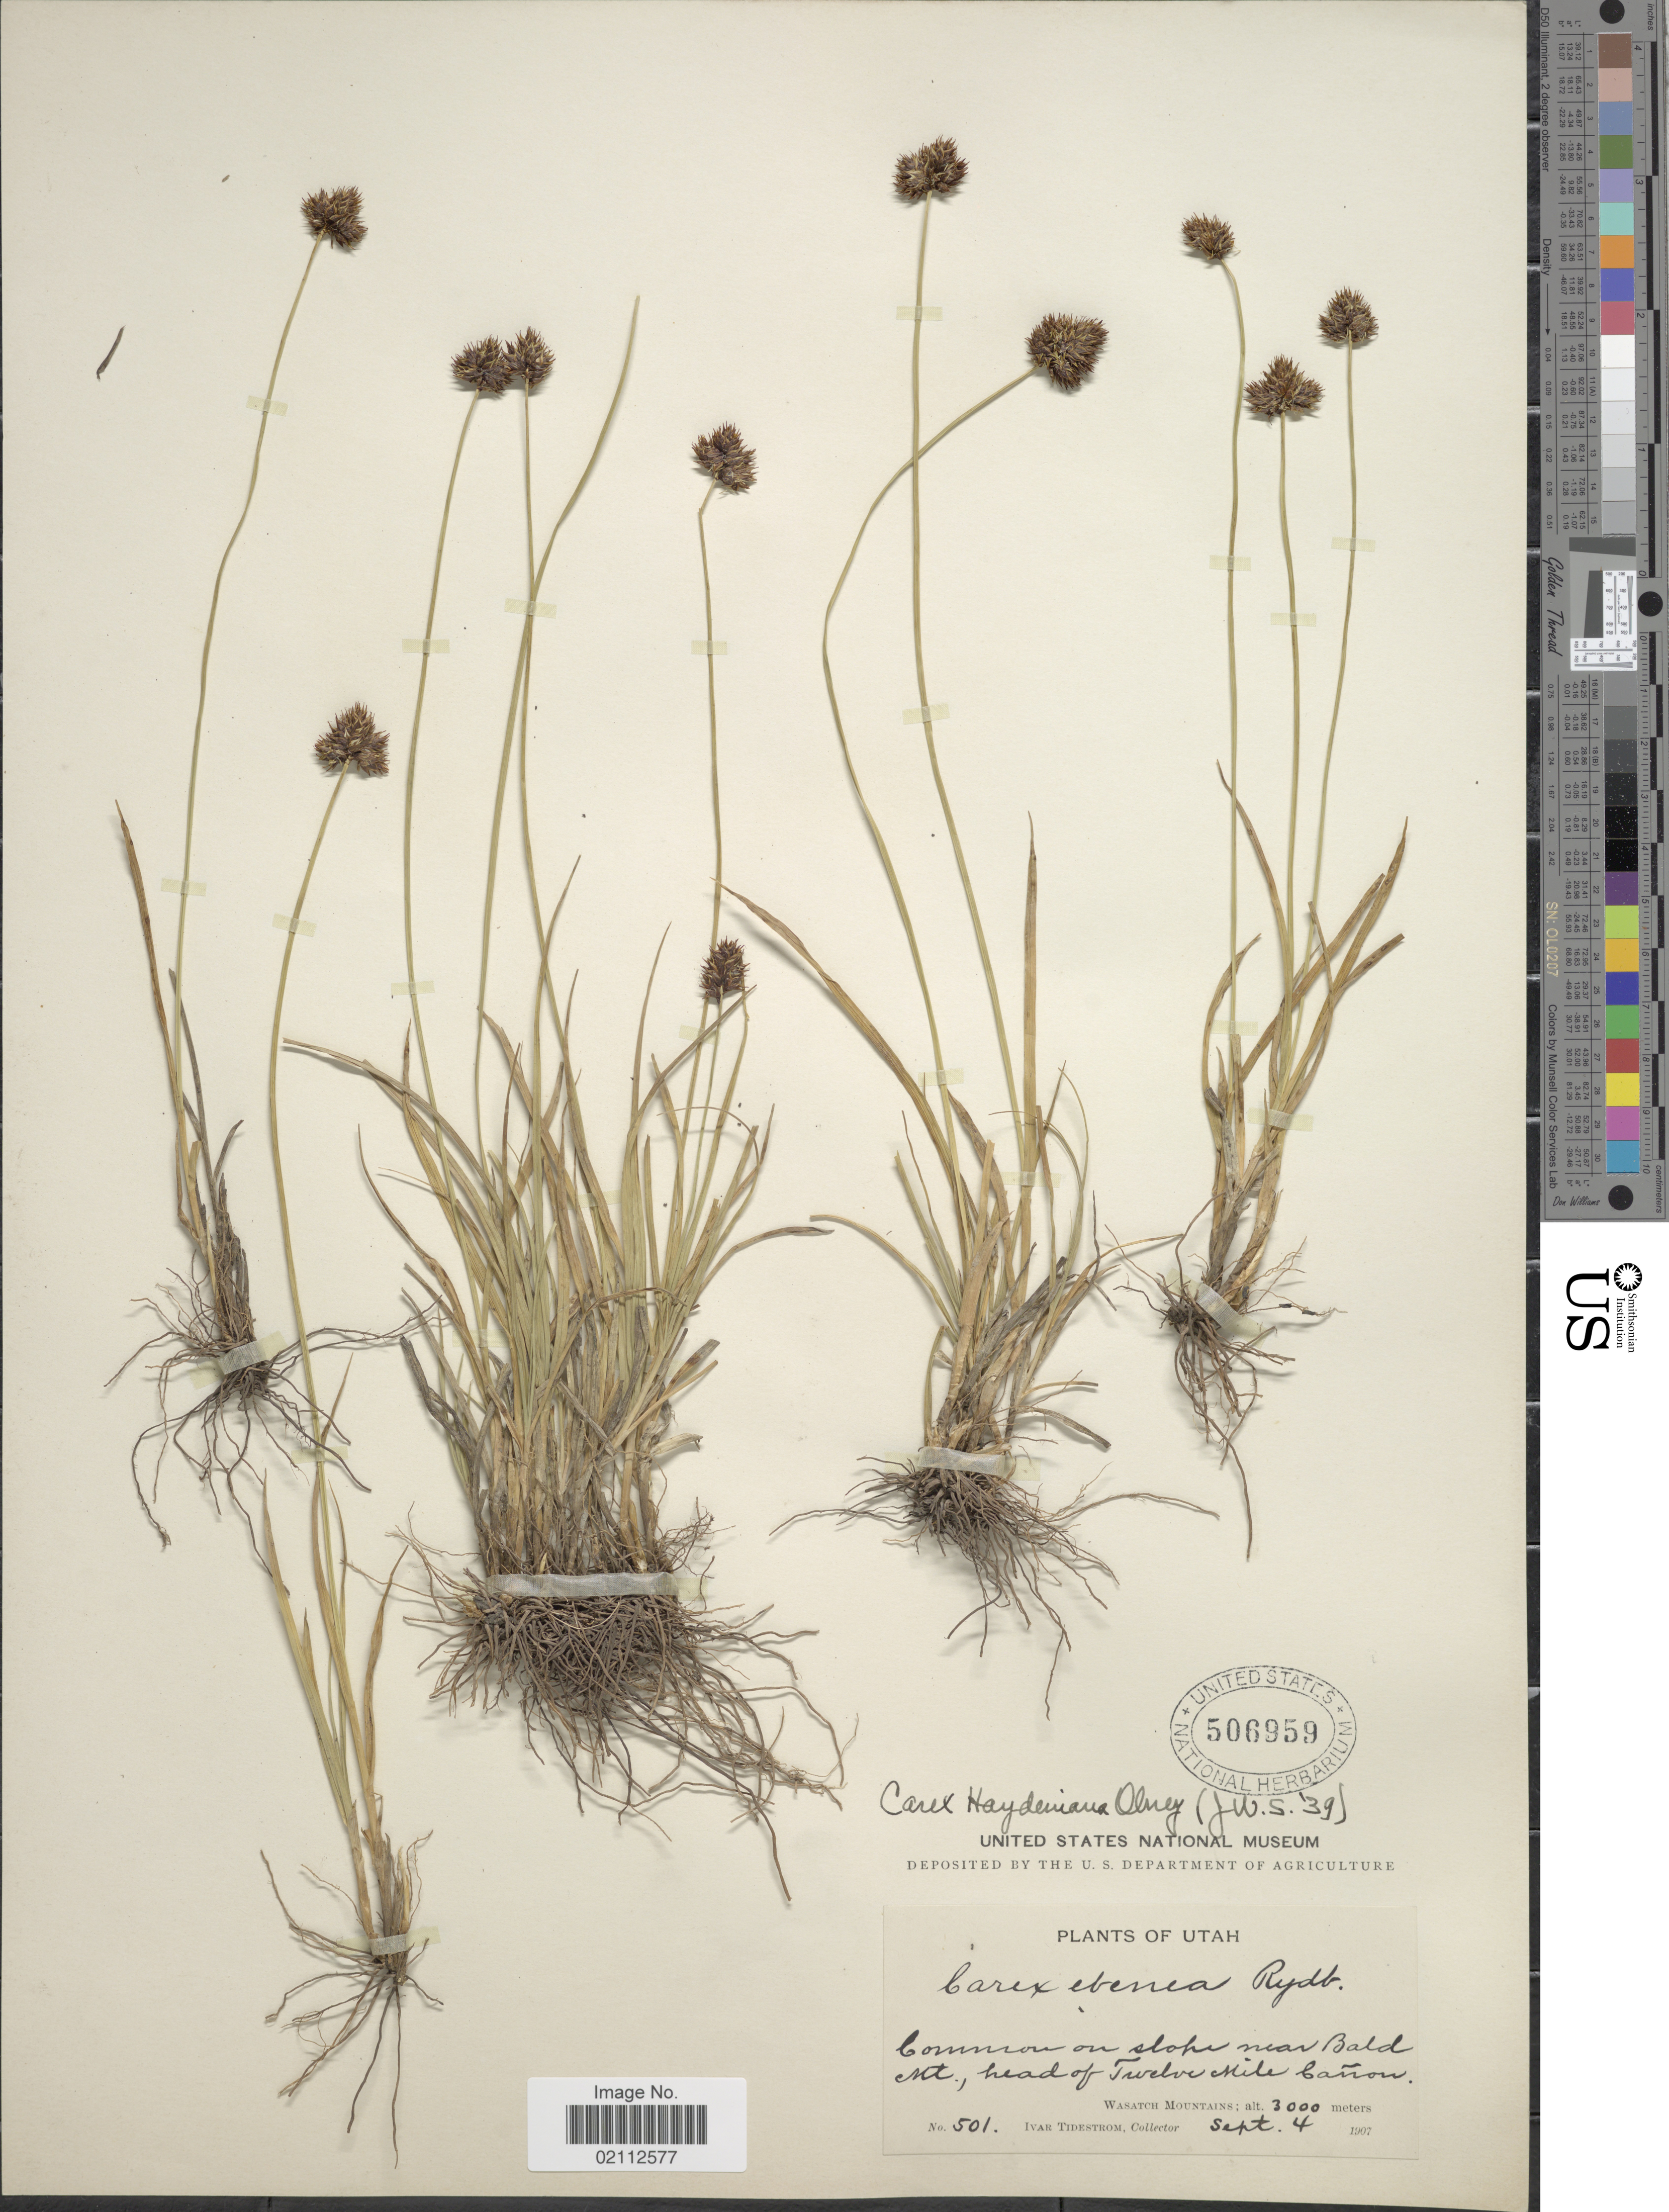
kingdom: Plantae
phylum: Tracheophyta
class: Liliopsida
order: Poales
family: Cyperaceae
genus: Carex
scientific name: Carex haydeniana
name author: Olney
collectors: I. F. Tidestrom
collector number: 501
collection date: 1907-09-04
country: United States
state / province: Utah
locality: On slope near Bald Mt., head of Twelve Mile Canon, Wasatch Mountains.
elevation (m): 3000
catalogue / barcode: US 506959